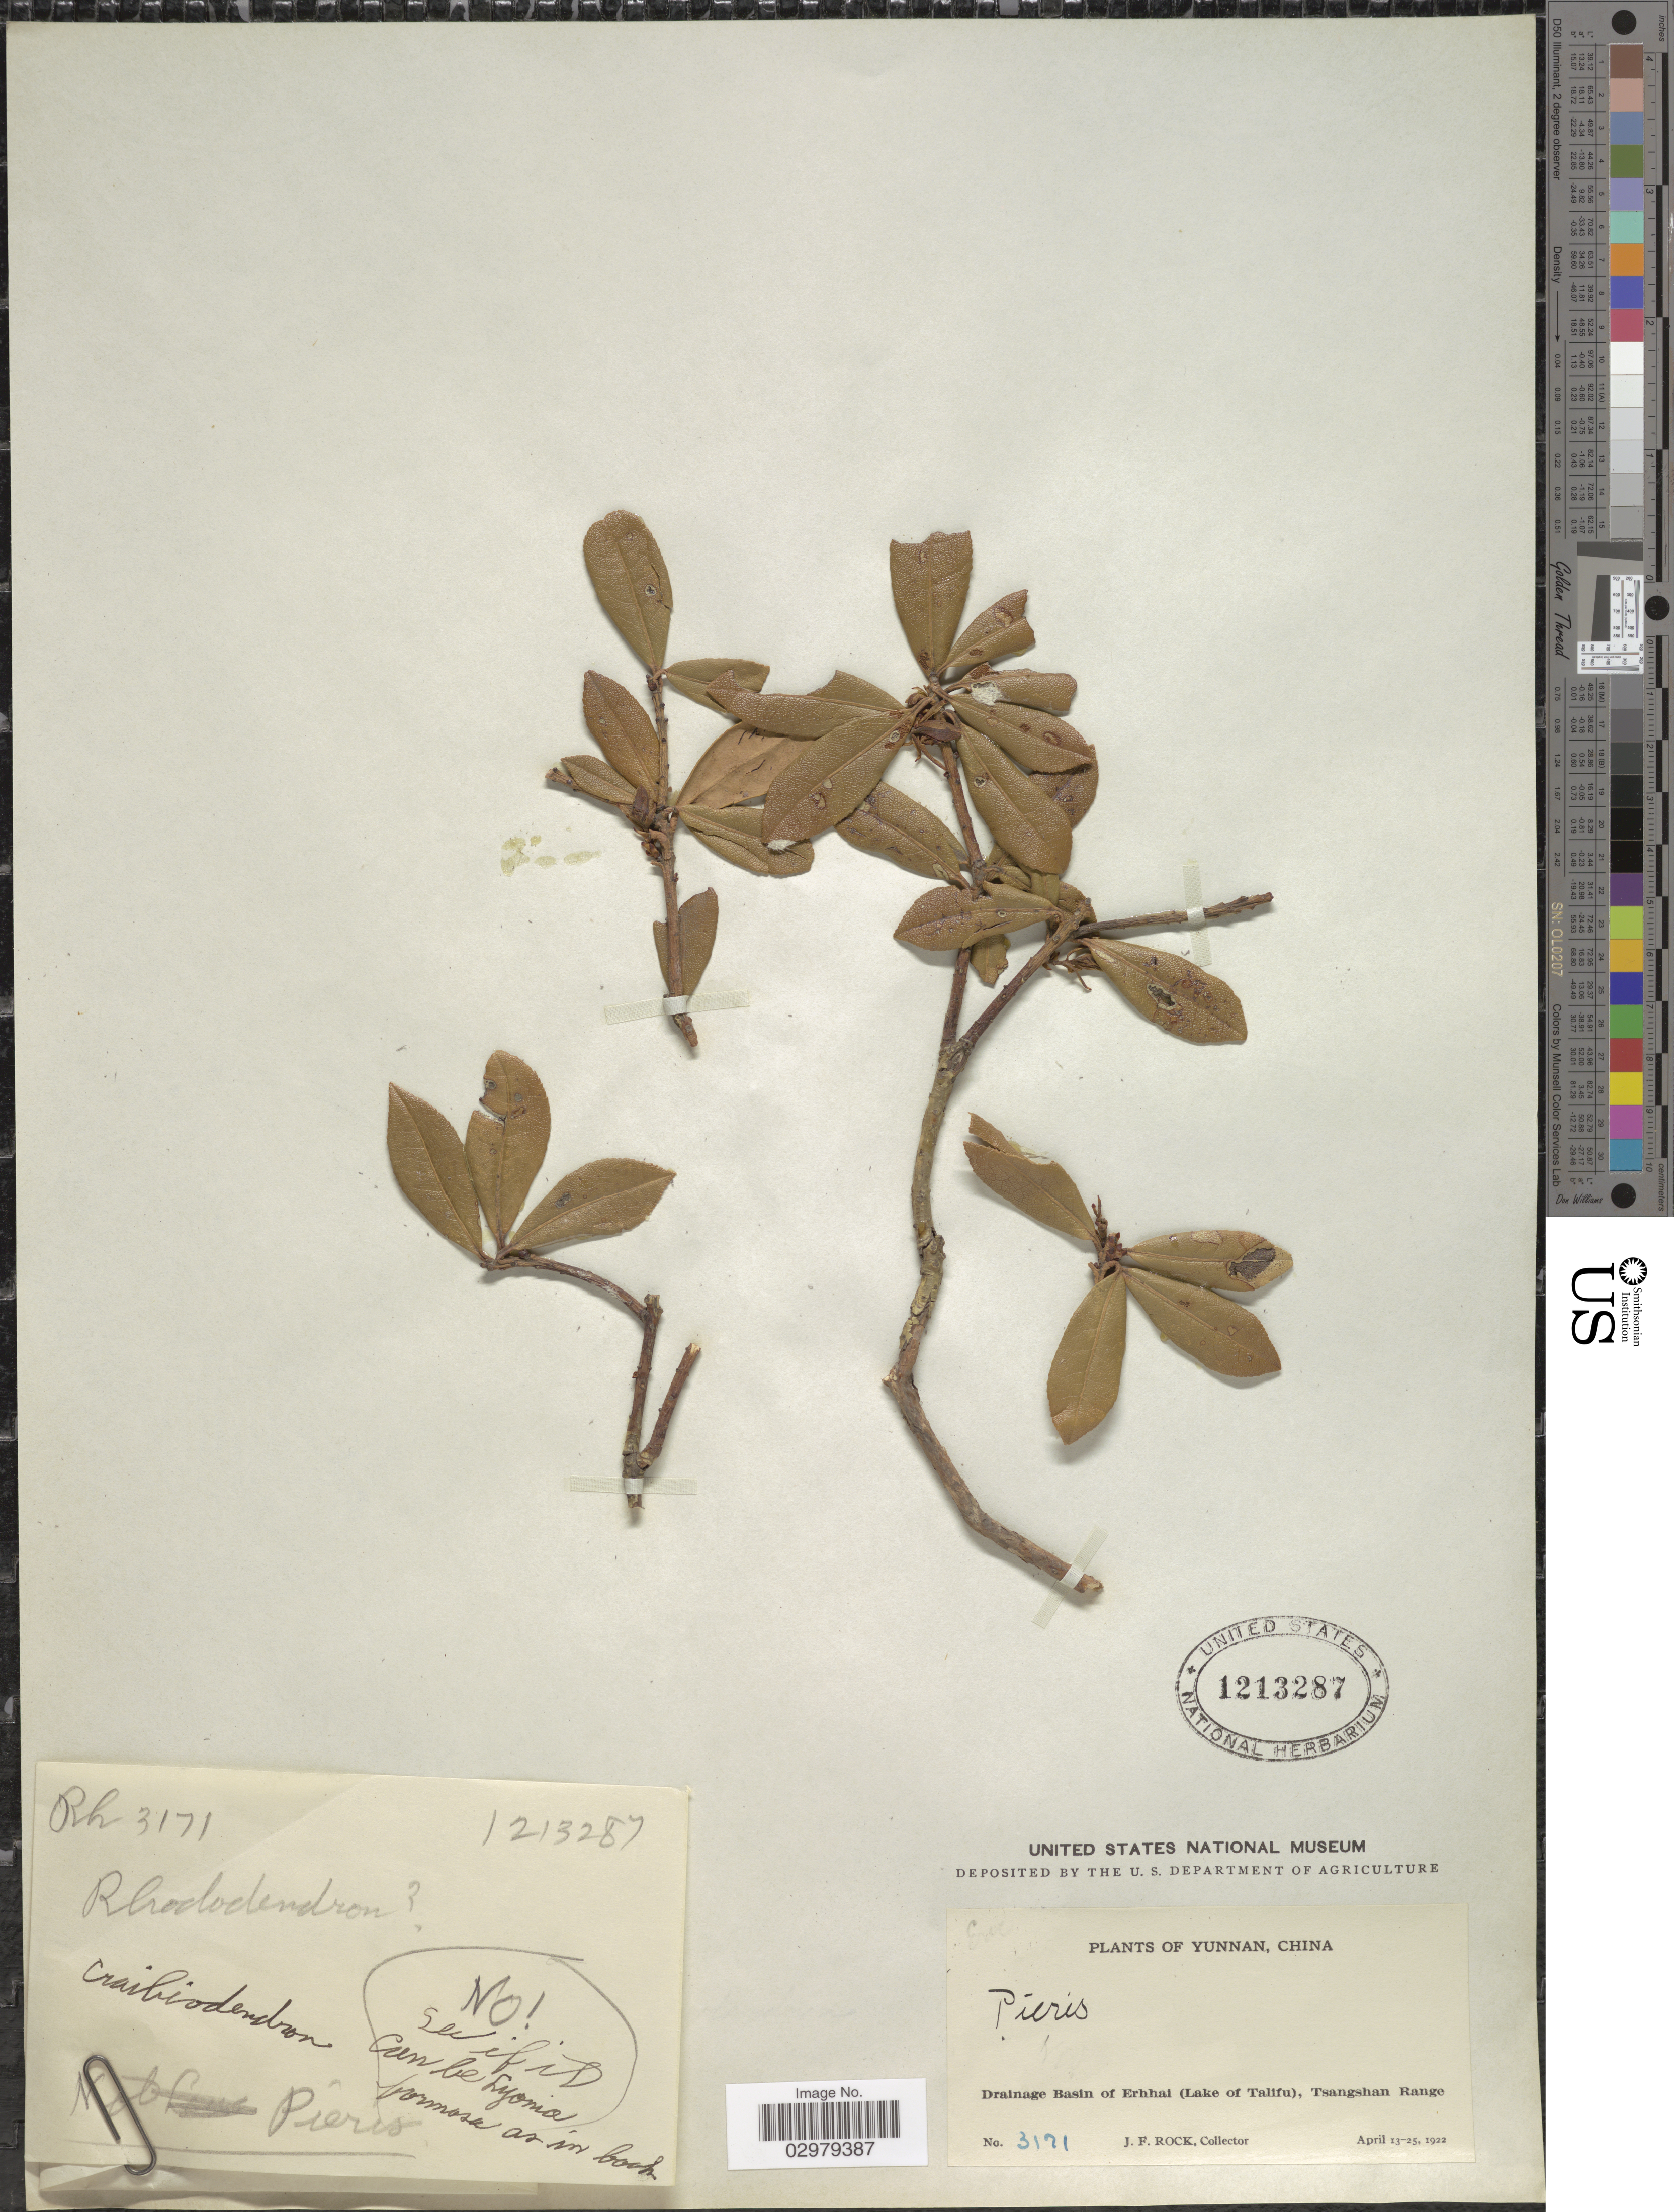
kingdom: Plantae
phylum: Tracheophyta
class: Magnoliopsida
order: Ericales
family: Ericaceae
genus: Rhododendron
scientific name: Rhododendron sp.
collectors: J. Rock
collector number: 3171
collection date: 1922-04-13/1922-04-25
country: China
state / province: Yunnan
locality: Drainage Basin of Erhhai (Lake of Talifu), Tsangshan Range.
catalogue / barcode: US 1213287